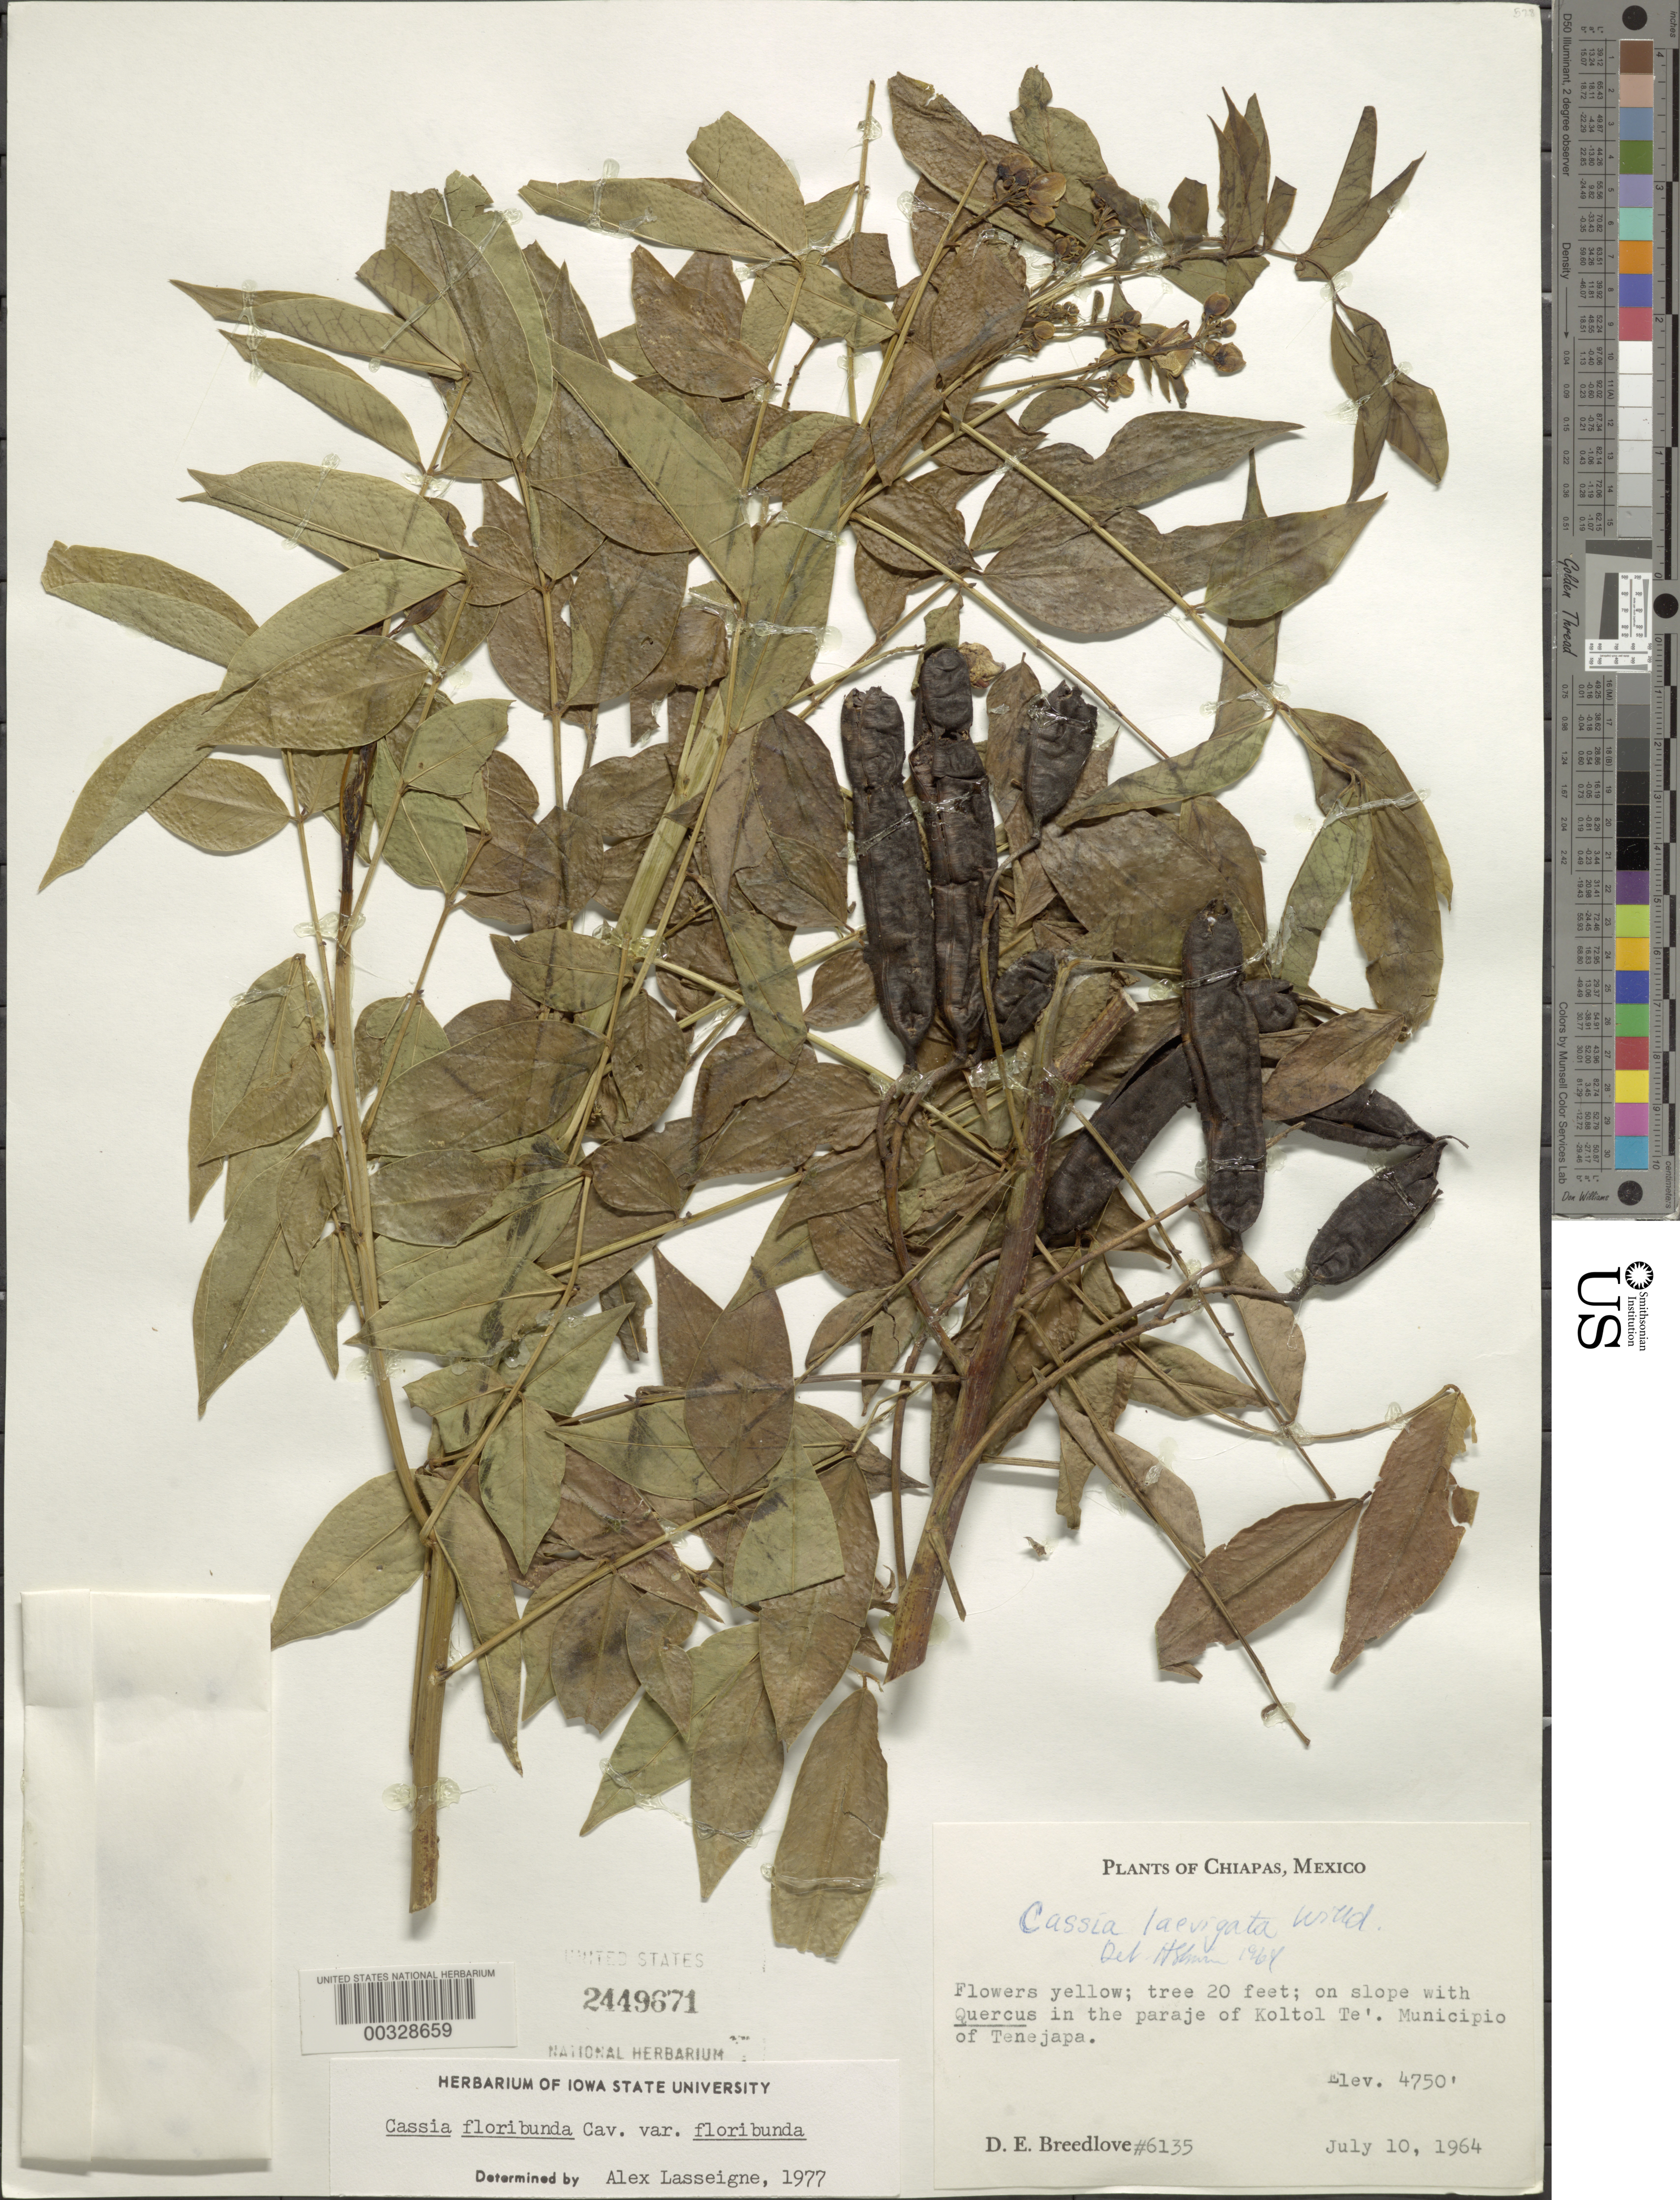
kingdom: Plantae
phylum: Tracheophyta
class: Magnoliopsida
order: Fabales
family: Fabaceae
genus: Senna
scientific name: Senna x floribunda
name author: (Cav.) H.S. Irwin & Barneby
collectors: D. E. Breedlove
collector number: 6135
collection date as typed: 10 Jul 1964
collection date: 1964-07-10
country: Mexico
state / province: Chiapas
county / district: Tenejapa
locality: In the paraje of Koltol te'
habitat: Slope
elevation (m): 1448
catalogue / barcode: US 2449671